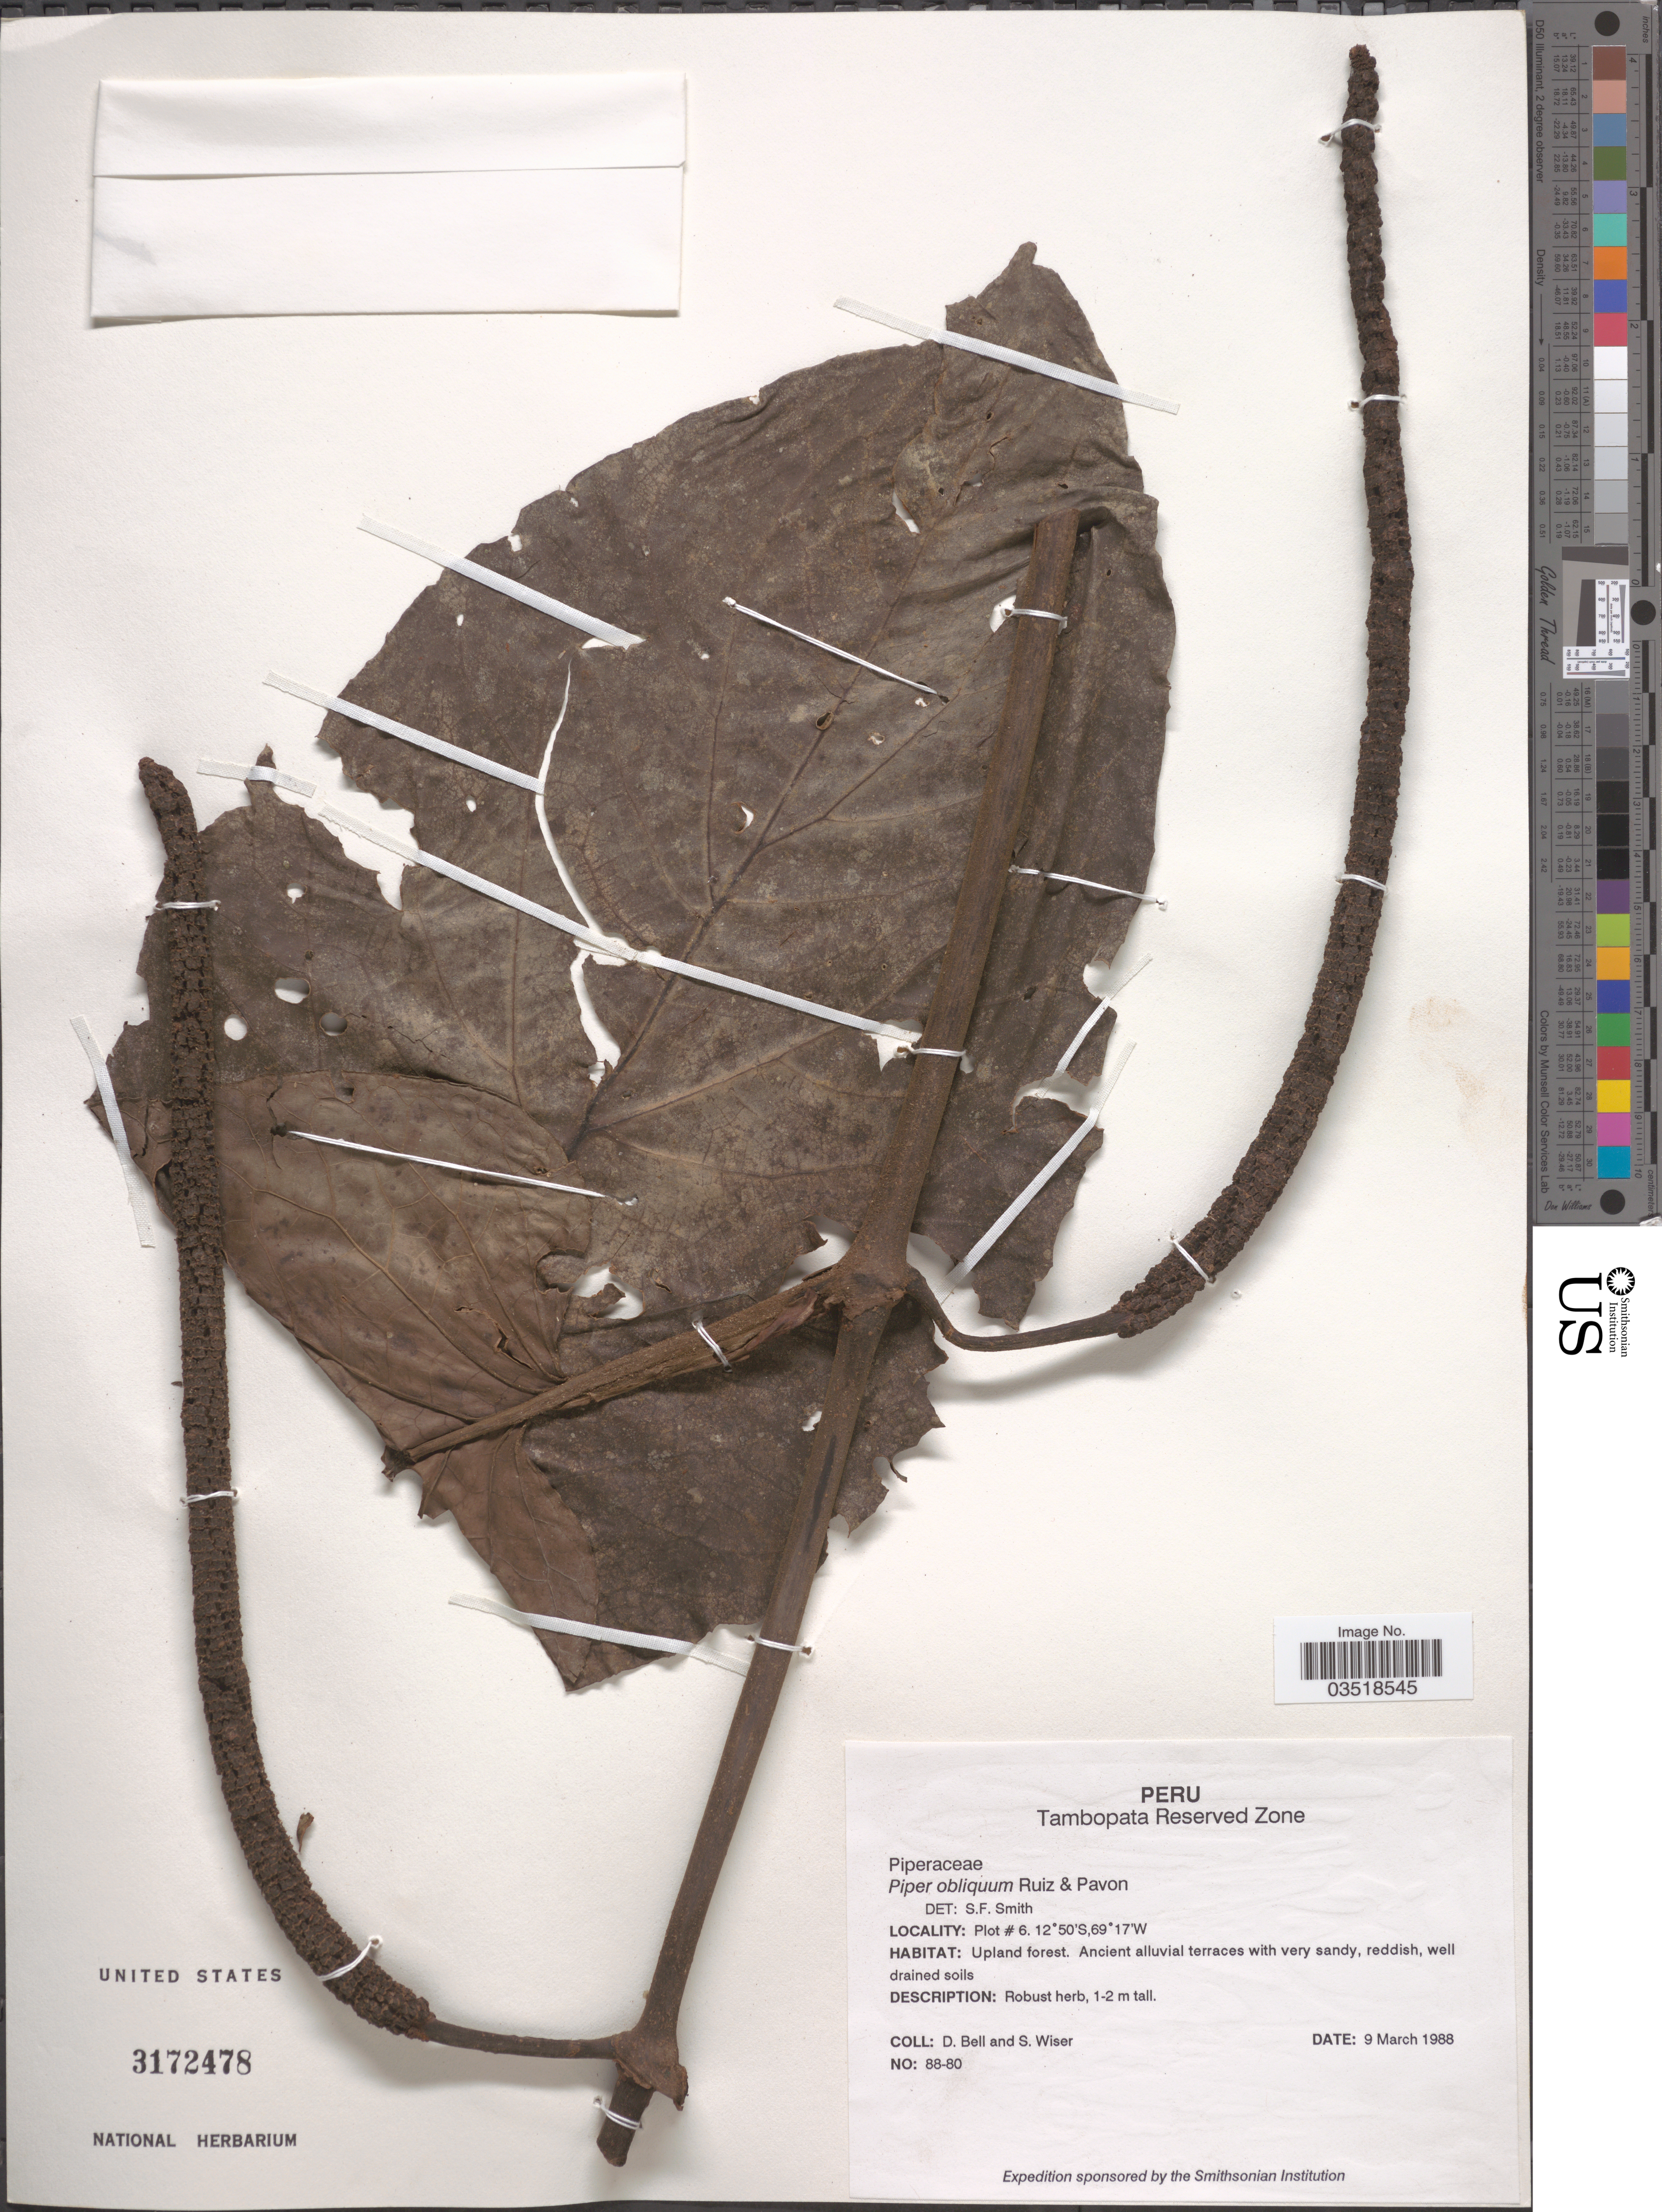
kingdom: Plantae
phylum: Tracheophyta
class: Magnoliopsida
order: Piperales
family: Piperaceae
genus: Piper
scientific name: Piper obliquum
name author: Ruiz & Pav.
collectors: D. A. Bell & S. Wiser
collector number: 88-80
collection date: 1988-03-09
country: Peru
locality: Tambopata Reserved Zone. Plot #6.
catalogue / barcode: US 3172478